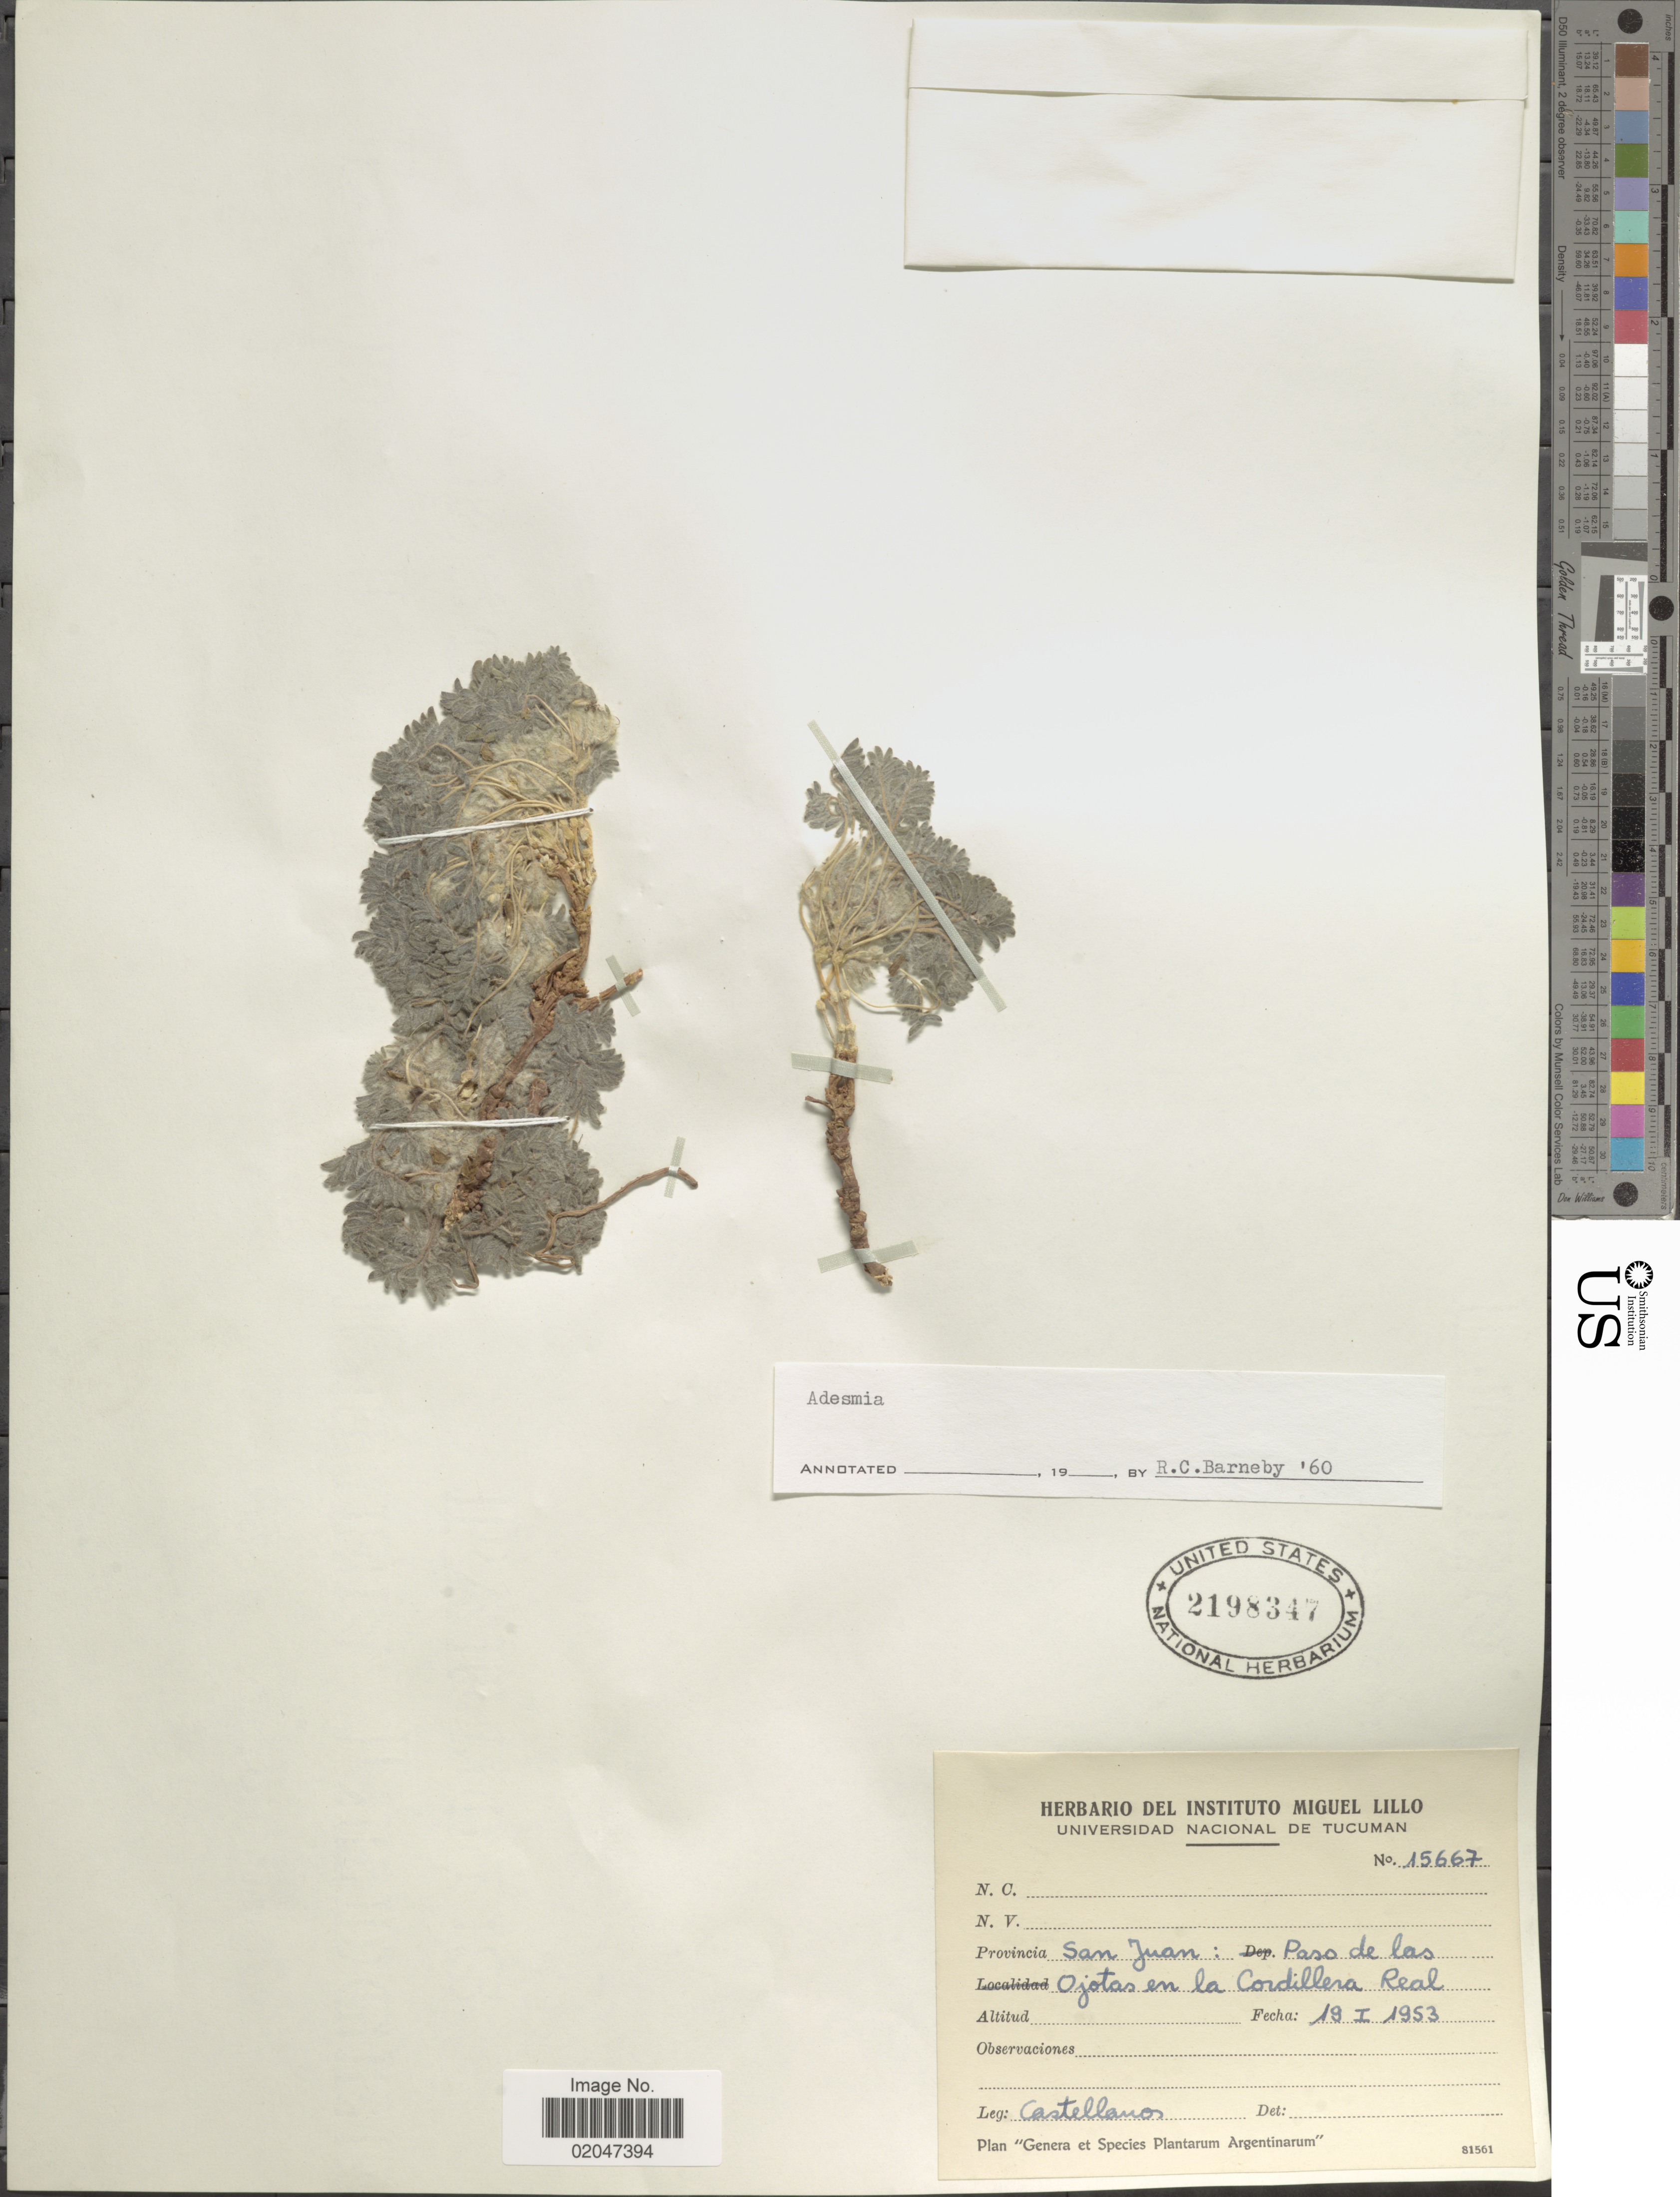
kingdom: Plantae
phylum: Tracheophyta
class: Magnoliopsida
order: Fabales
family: Fabaceae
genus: Adesmia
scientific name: Adesmia sp.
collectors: -- Castellanos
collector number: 15667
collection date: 1953-01-19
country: Argentina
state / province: San Juan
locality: Paso de las Ojotas en la Cordillera Real. Argentinarum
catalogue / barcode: US 2198347